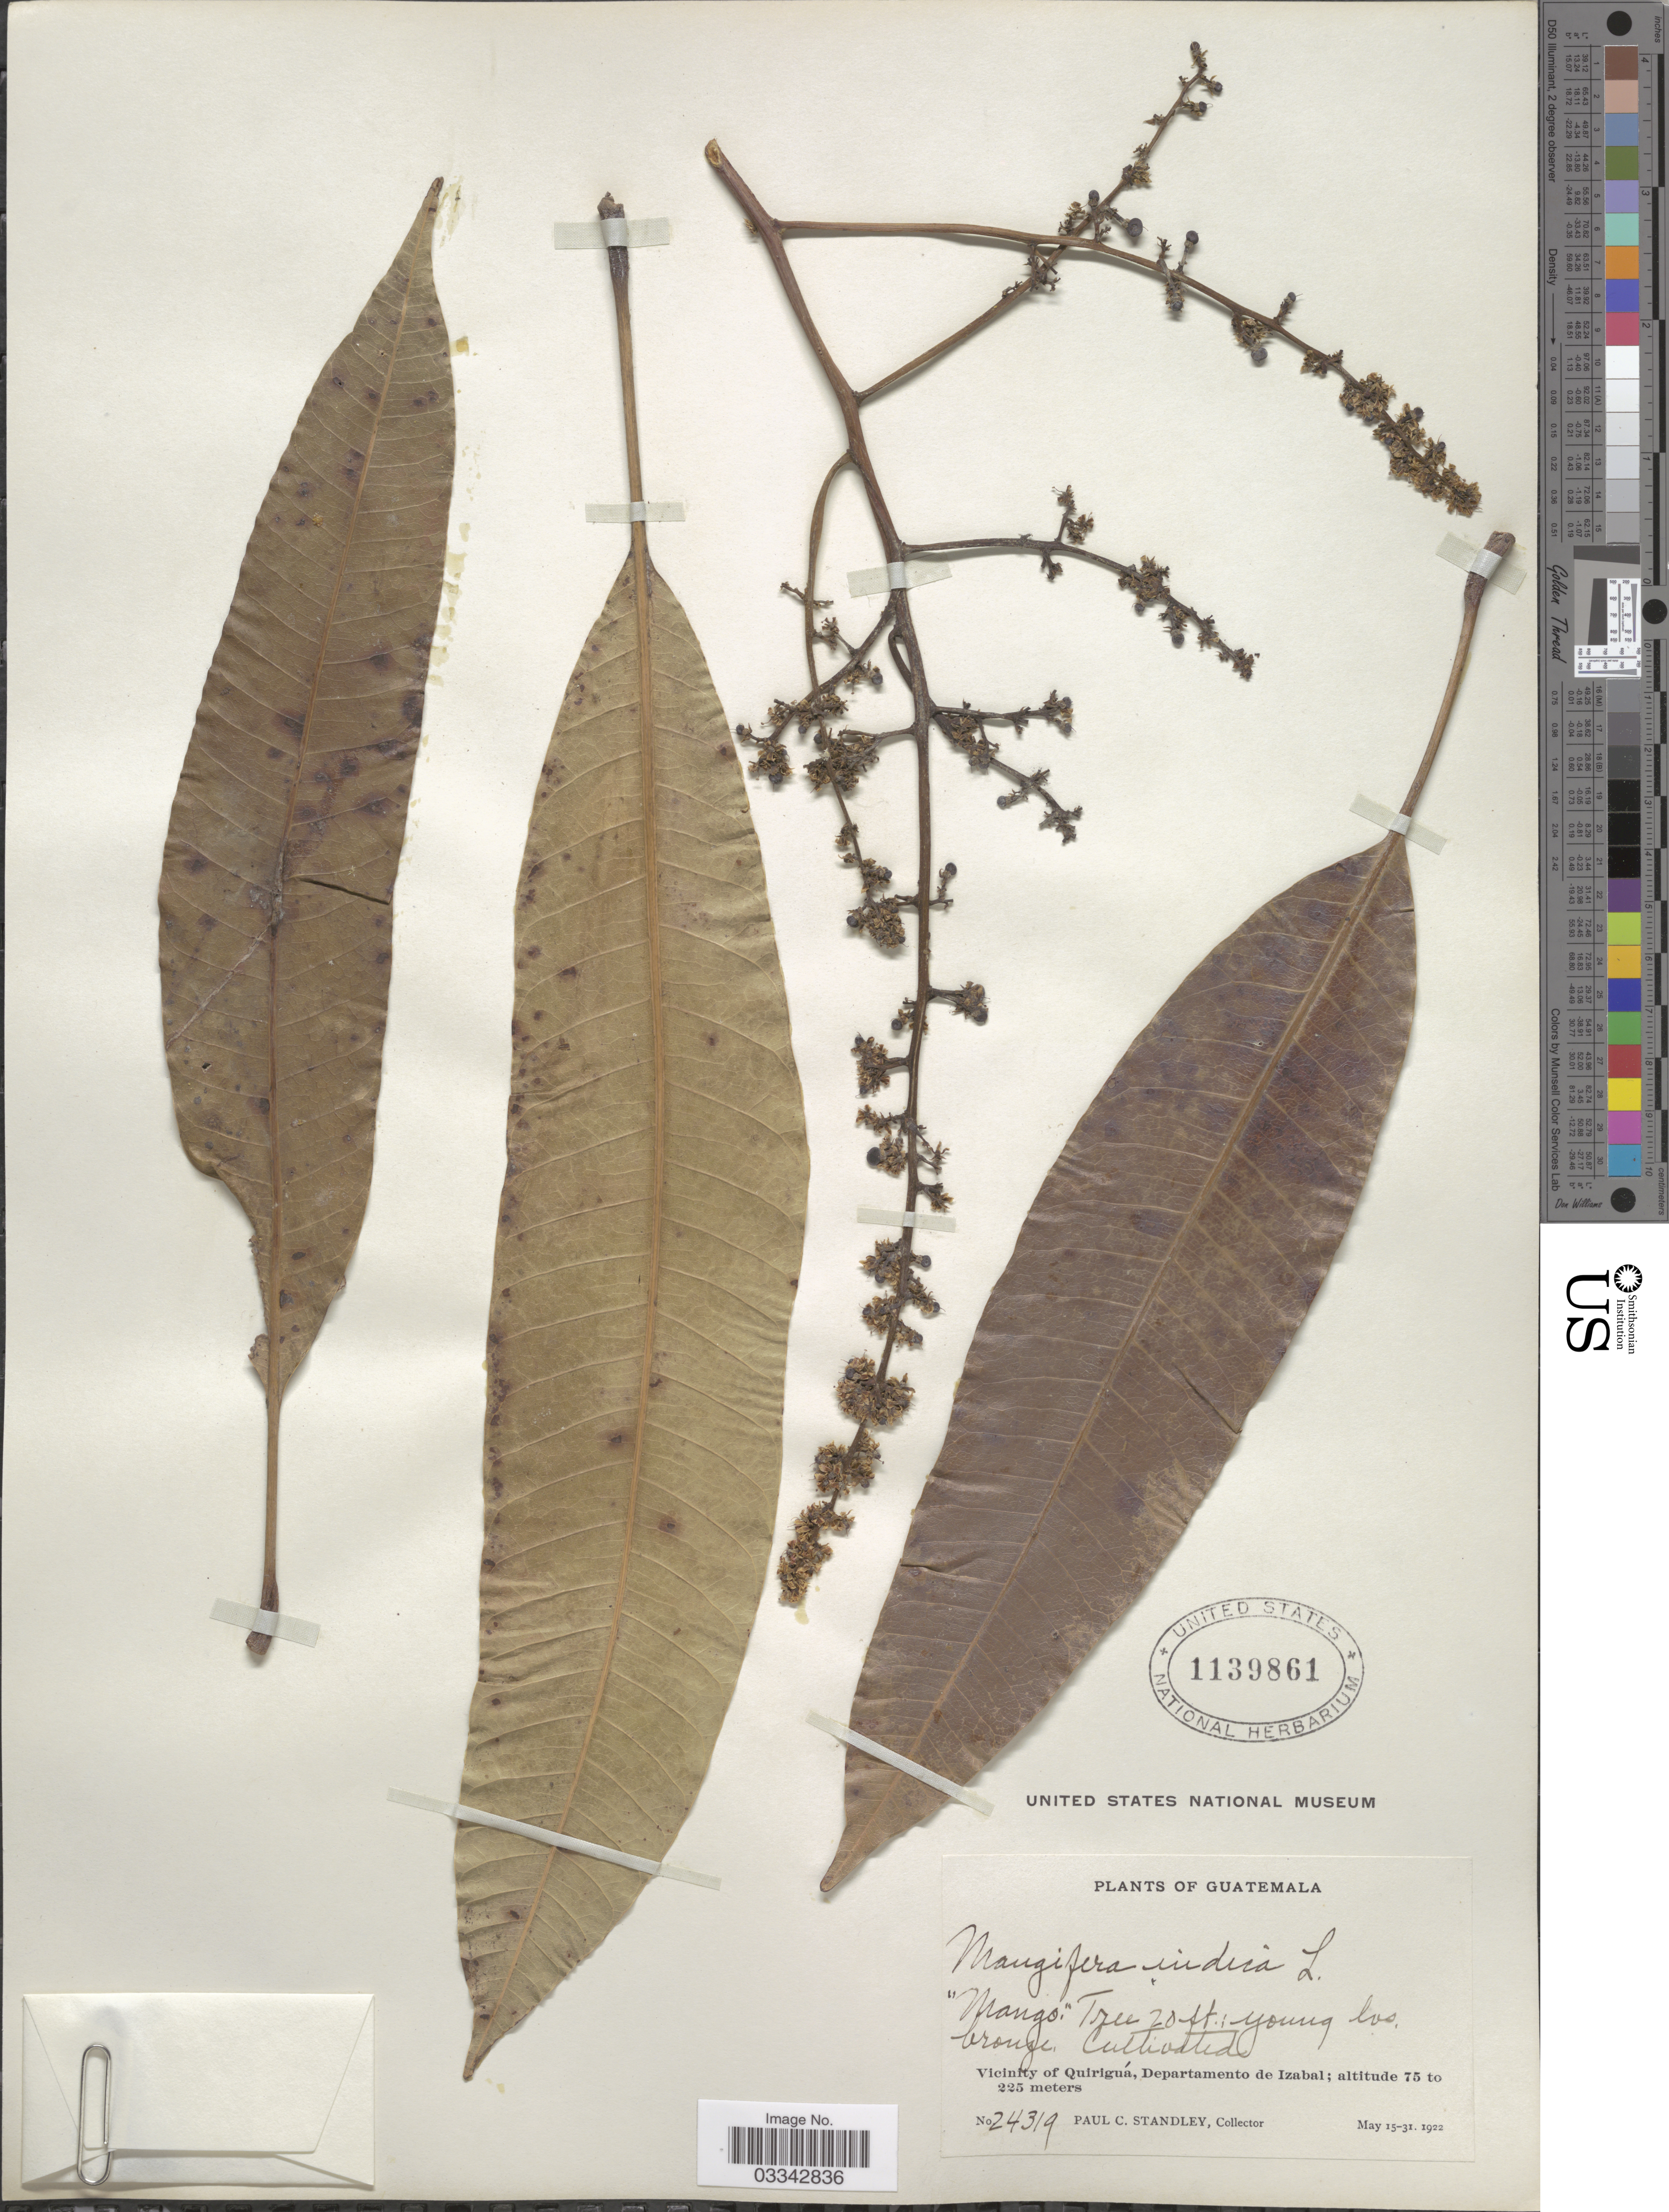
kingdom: Plantae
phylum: Tracheophyta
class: Magnoliopsida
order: Sapindales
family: Anacardiaceae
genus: Mangifera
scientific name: Mangifera indica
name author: L.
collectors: P. C. Standley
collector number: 24319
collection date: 1922-05-15/1922-05-31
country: Guatemala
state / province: Izabal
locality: Cultivated. Vicinity of Quirigúa, Departamento de Izabal.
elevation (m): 75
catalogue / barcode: US 1139861